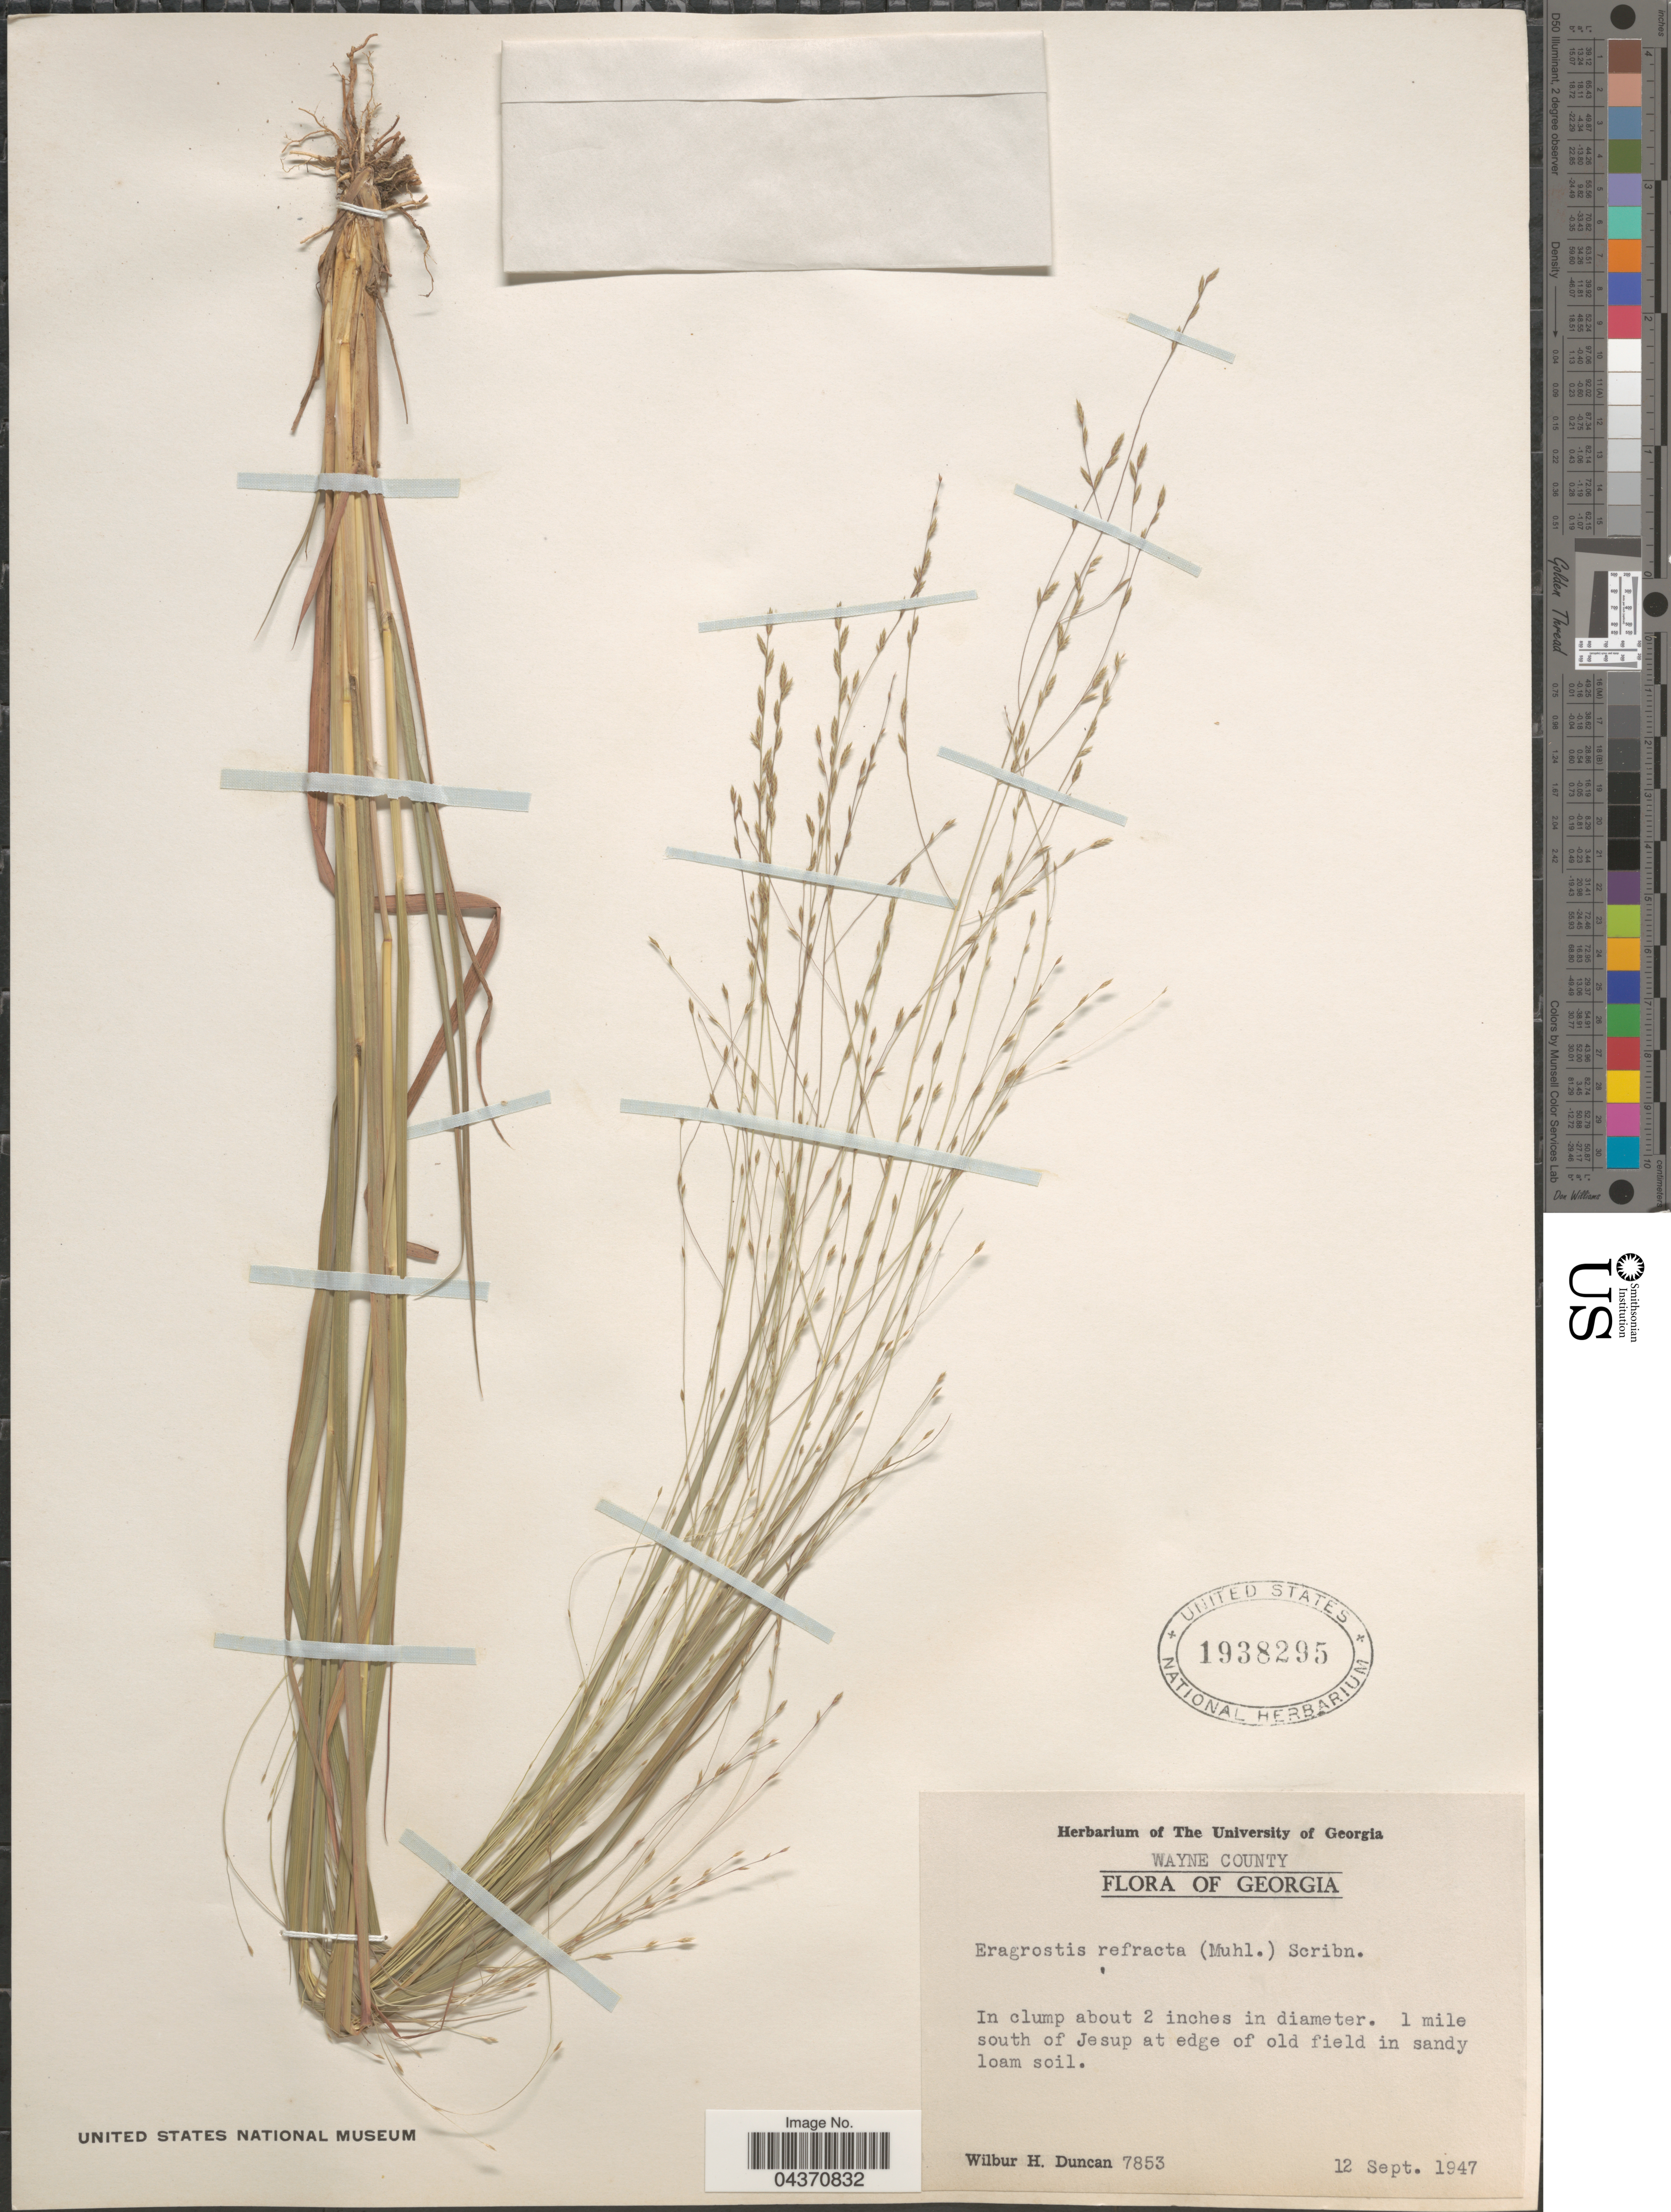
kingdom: Plantae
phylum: Tracheophyta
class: Liliopsida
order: Poales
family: Poaceae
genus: Eragrostis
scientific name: Eragrostis refracta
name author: (Muhl.) Scribn.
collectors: W. H. Duncan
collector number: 7853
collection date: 1947-09-12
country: United States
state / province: Georgia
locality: Wayne County. 1 mile south of Jesup at edge of old field in sandy loam soil.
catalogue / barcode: US 1938295